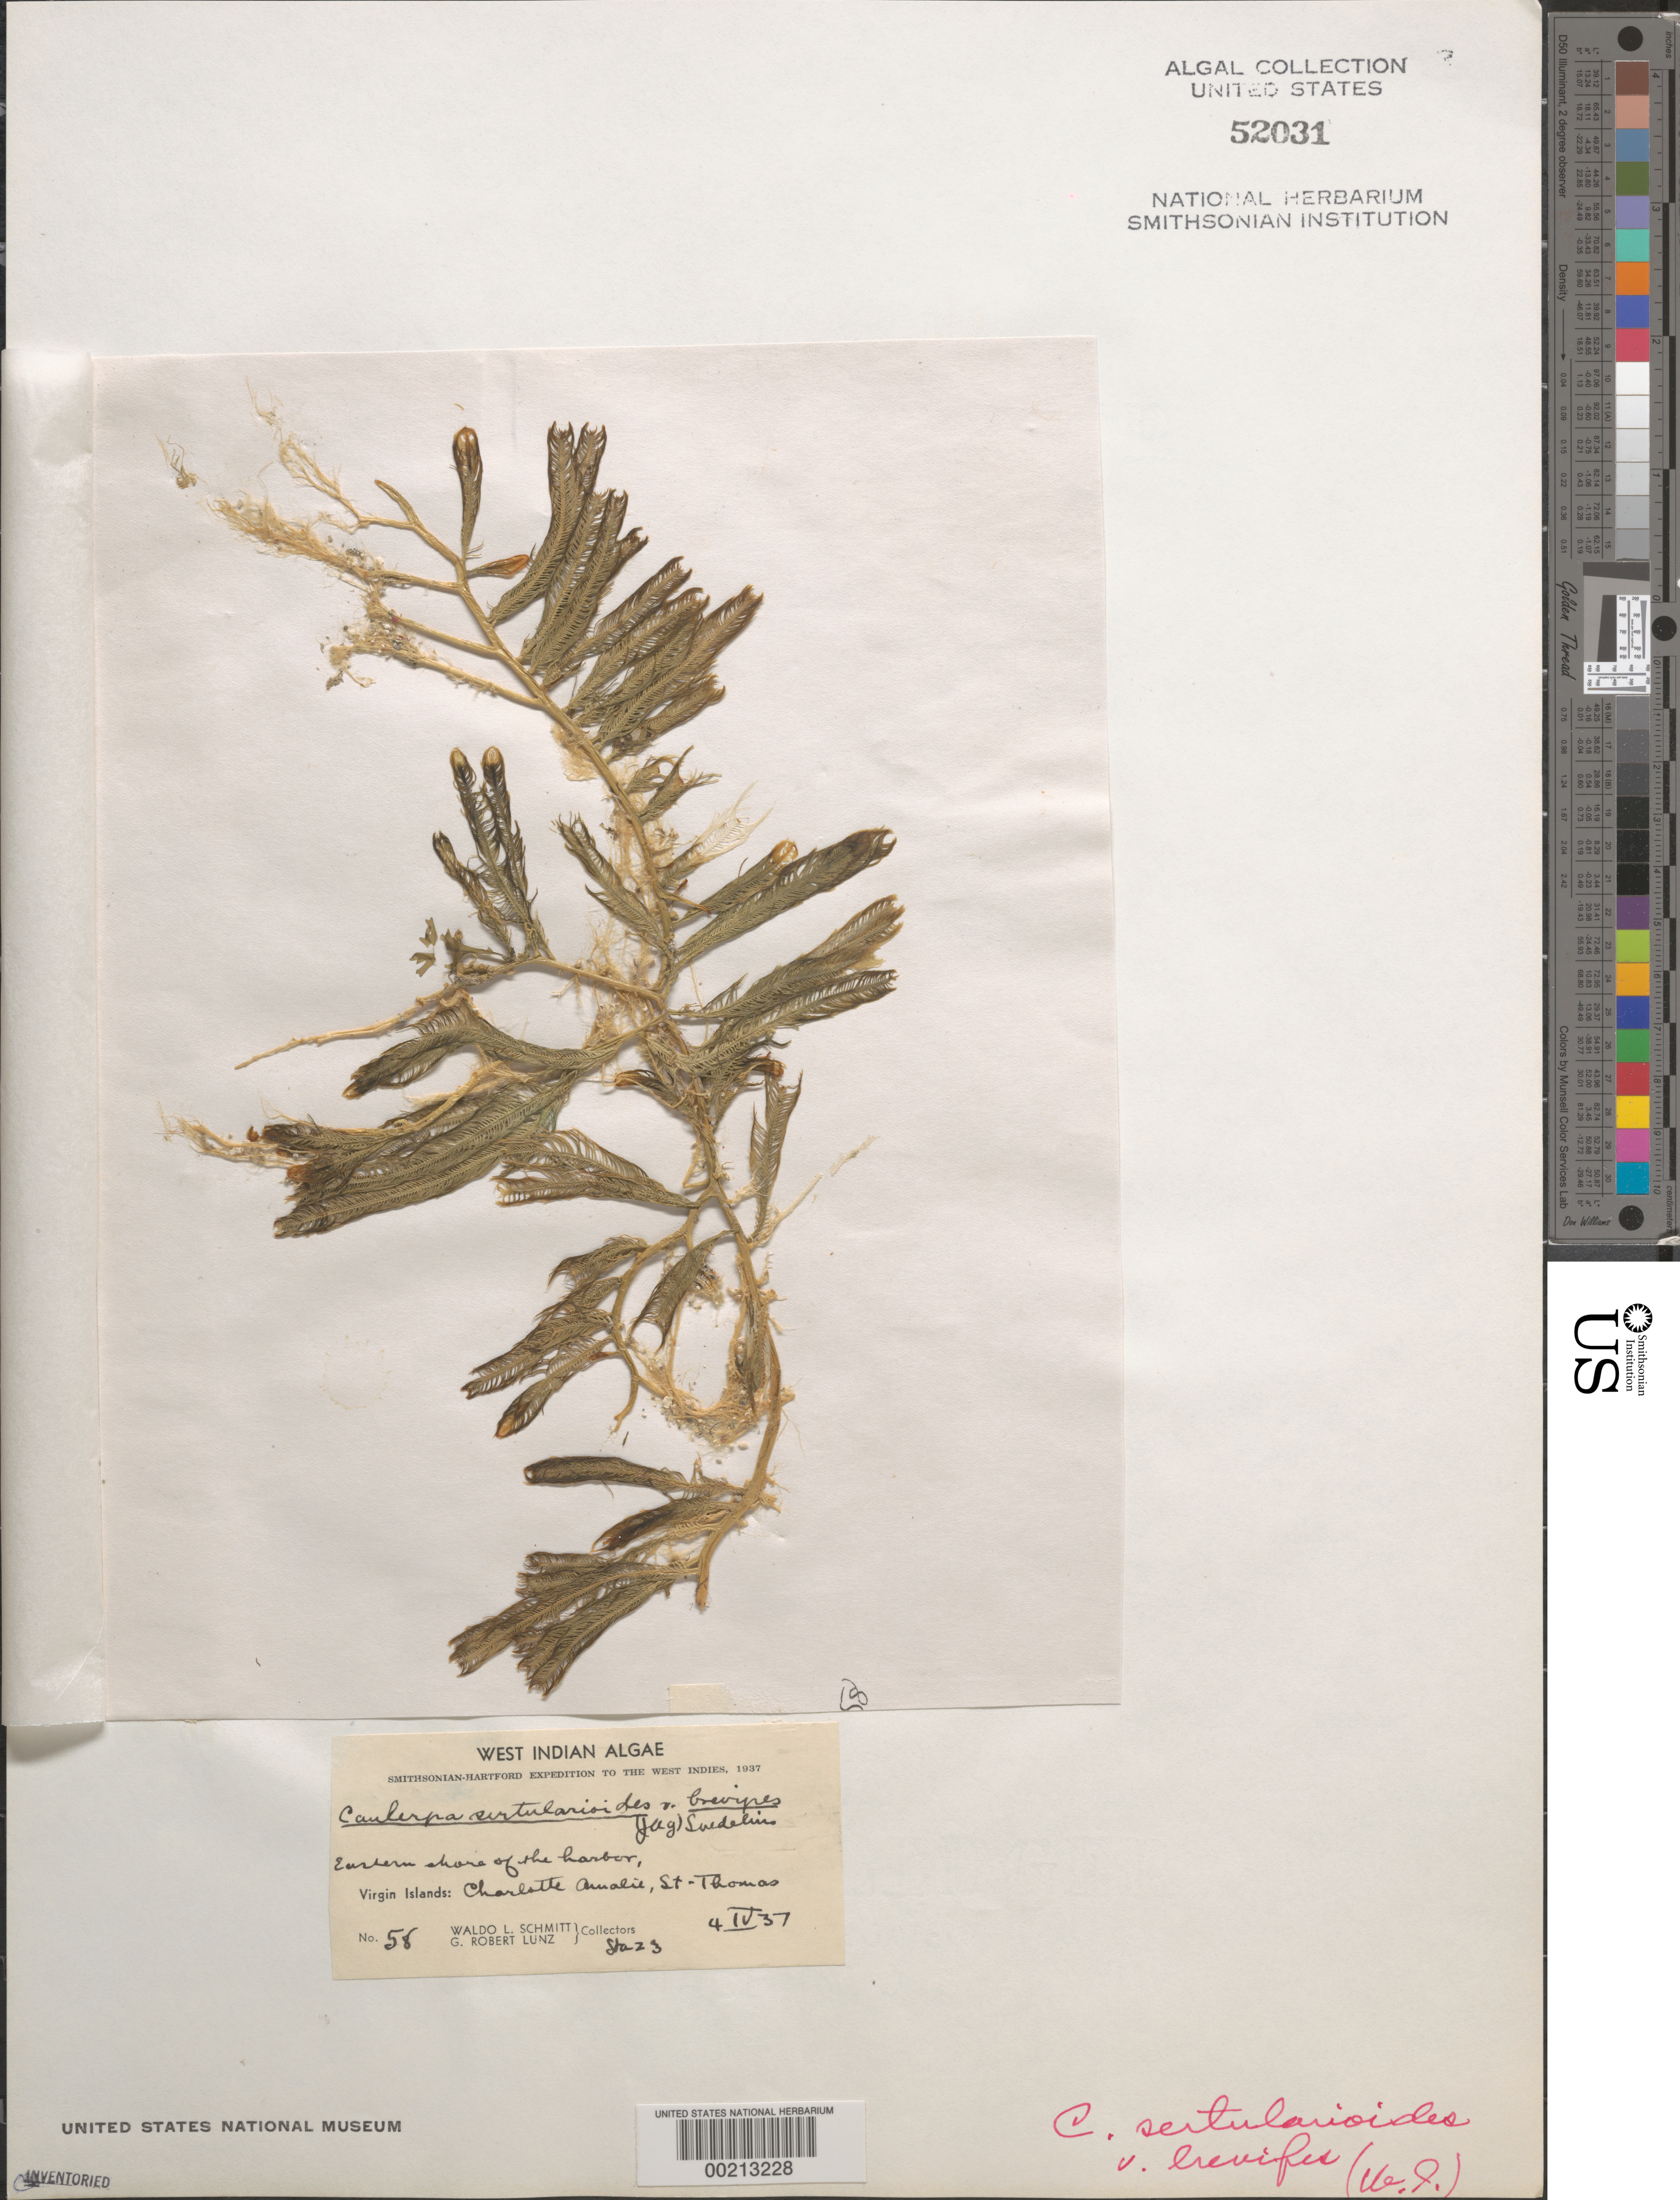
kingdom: Plantae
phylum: Chlorophyta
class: Ulvophyceae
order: Bryopsidales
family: Caulerpaceae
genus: Caulerpa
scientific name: Caulerpa sertularioides var. brevipes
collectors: W. L. Schmitt & G. Lunz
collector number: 58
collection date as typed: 04 Apr 1937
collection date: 1937-04-04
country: U.S. Virgin Islands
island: St. Thomas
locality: Charlotte Amalie Harbor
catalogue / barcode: US 52031